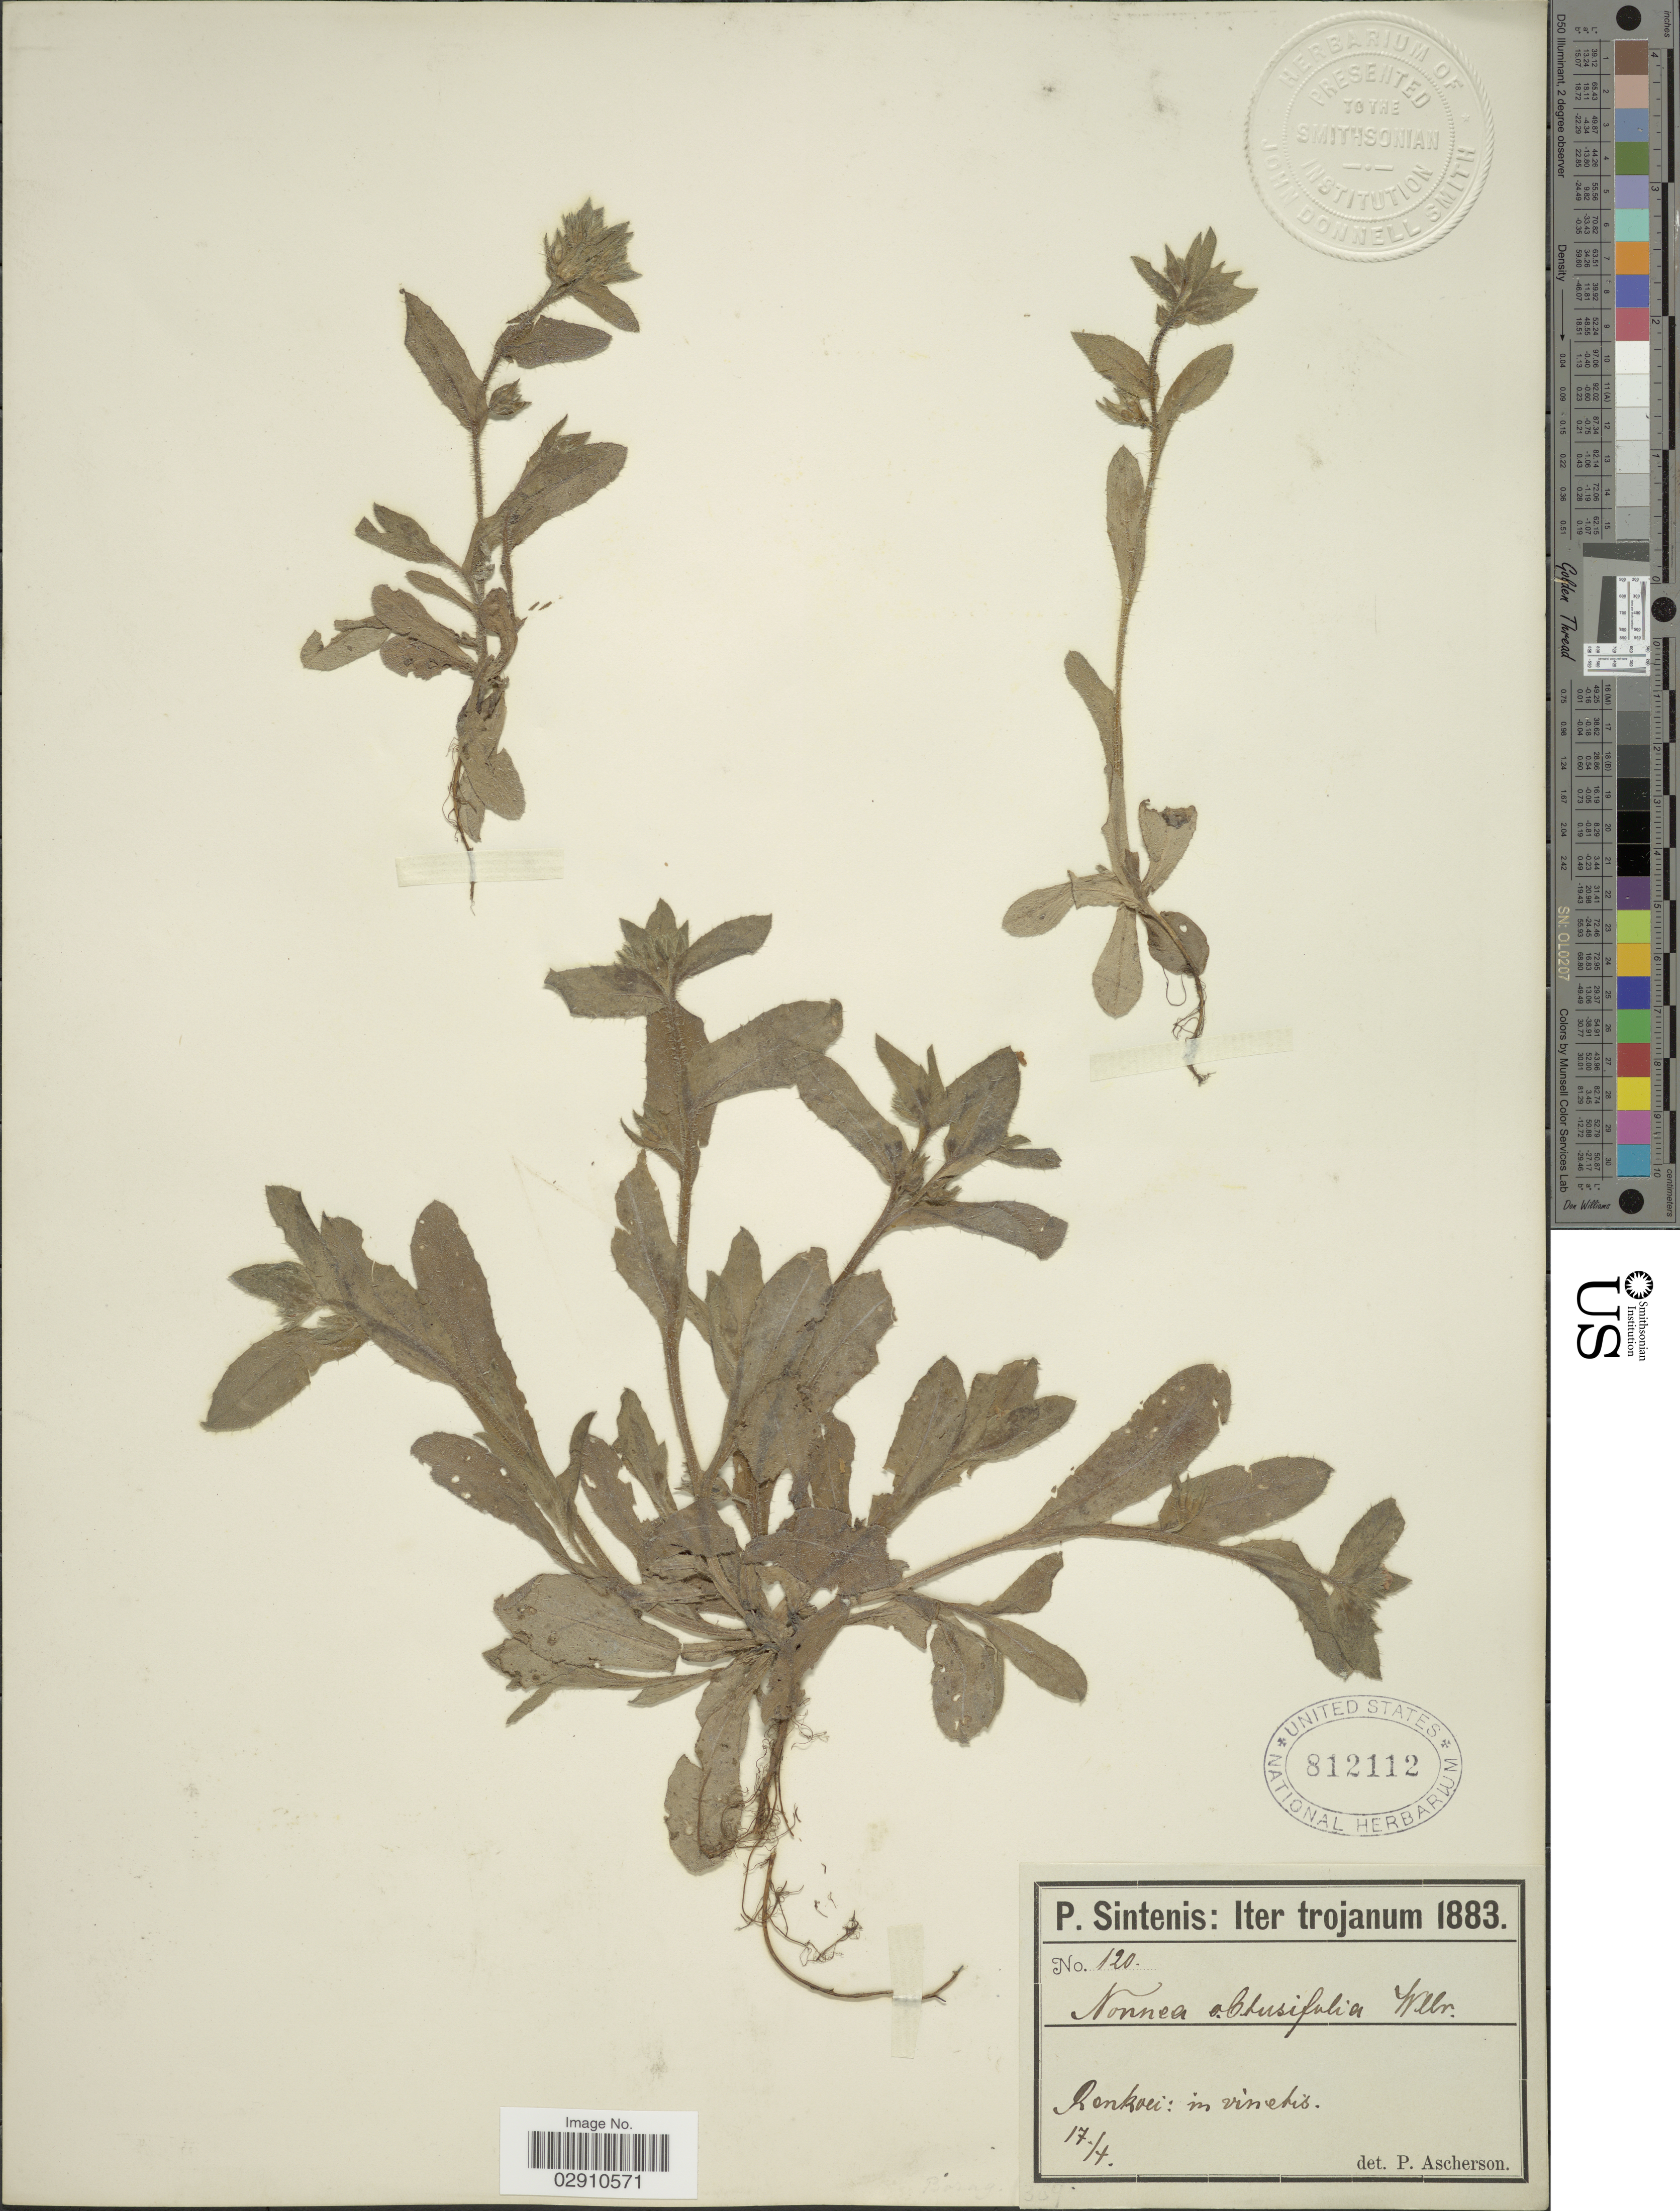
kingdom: Plantae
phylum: Tracheophyta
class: Magnoliopsida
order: Boraginales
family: Boraginaceae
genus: Nonea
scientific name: Nonea obtusifolia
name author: DC.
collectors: P. Sintenis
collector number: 120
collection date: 1883-04-17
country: Turkey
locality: Iter trojanum. Renkoei: in vinetis.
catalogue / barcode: US 812112